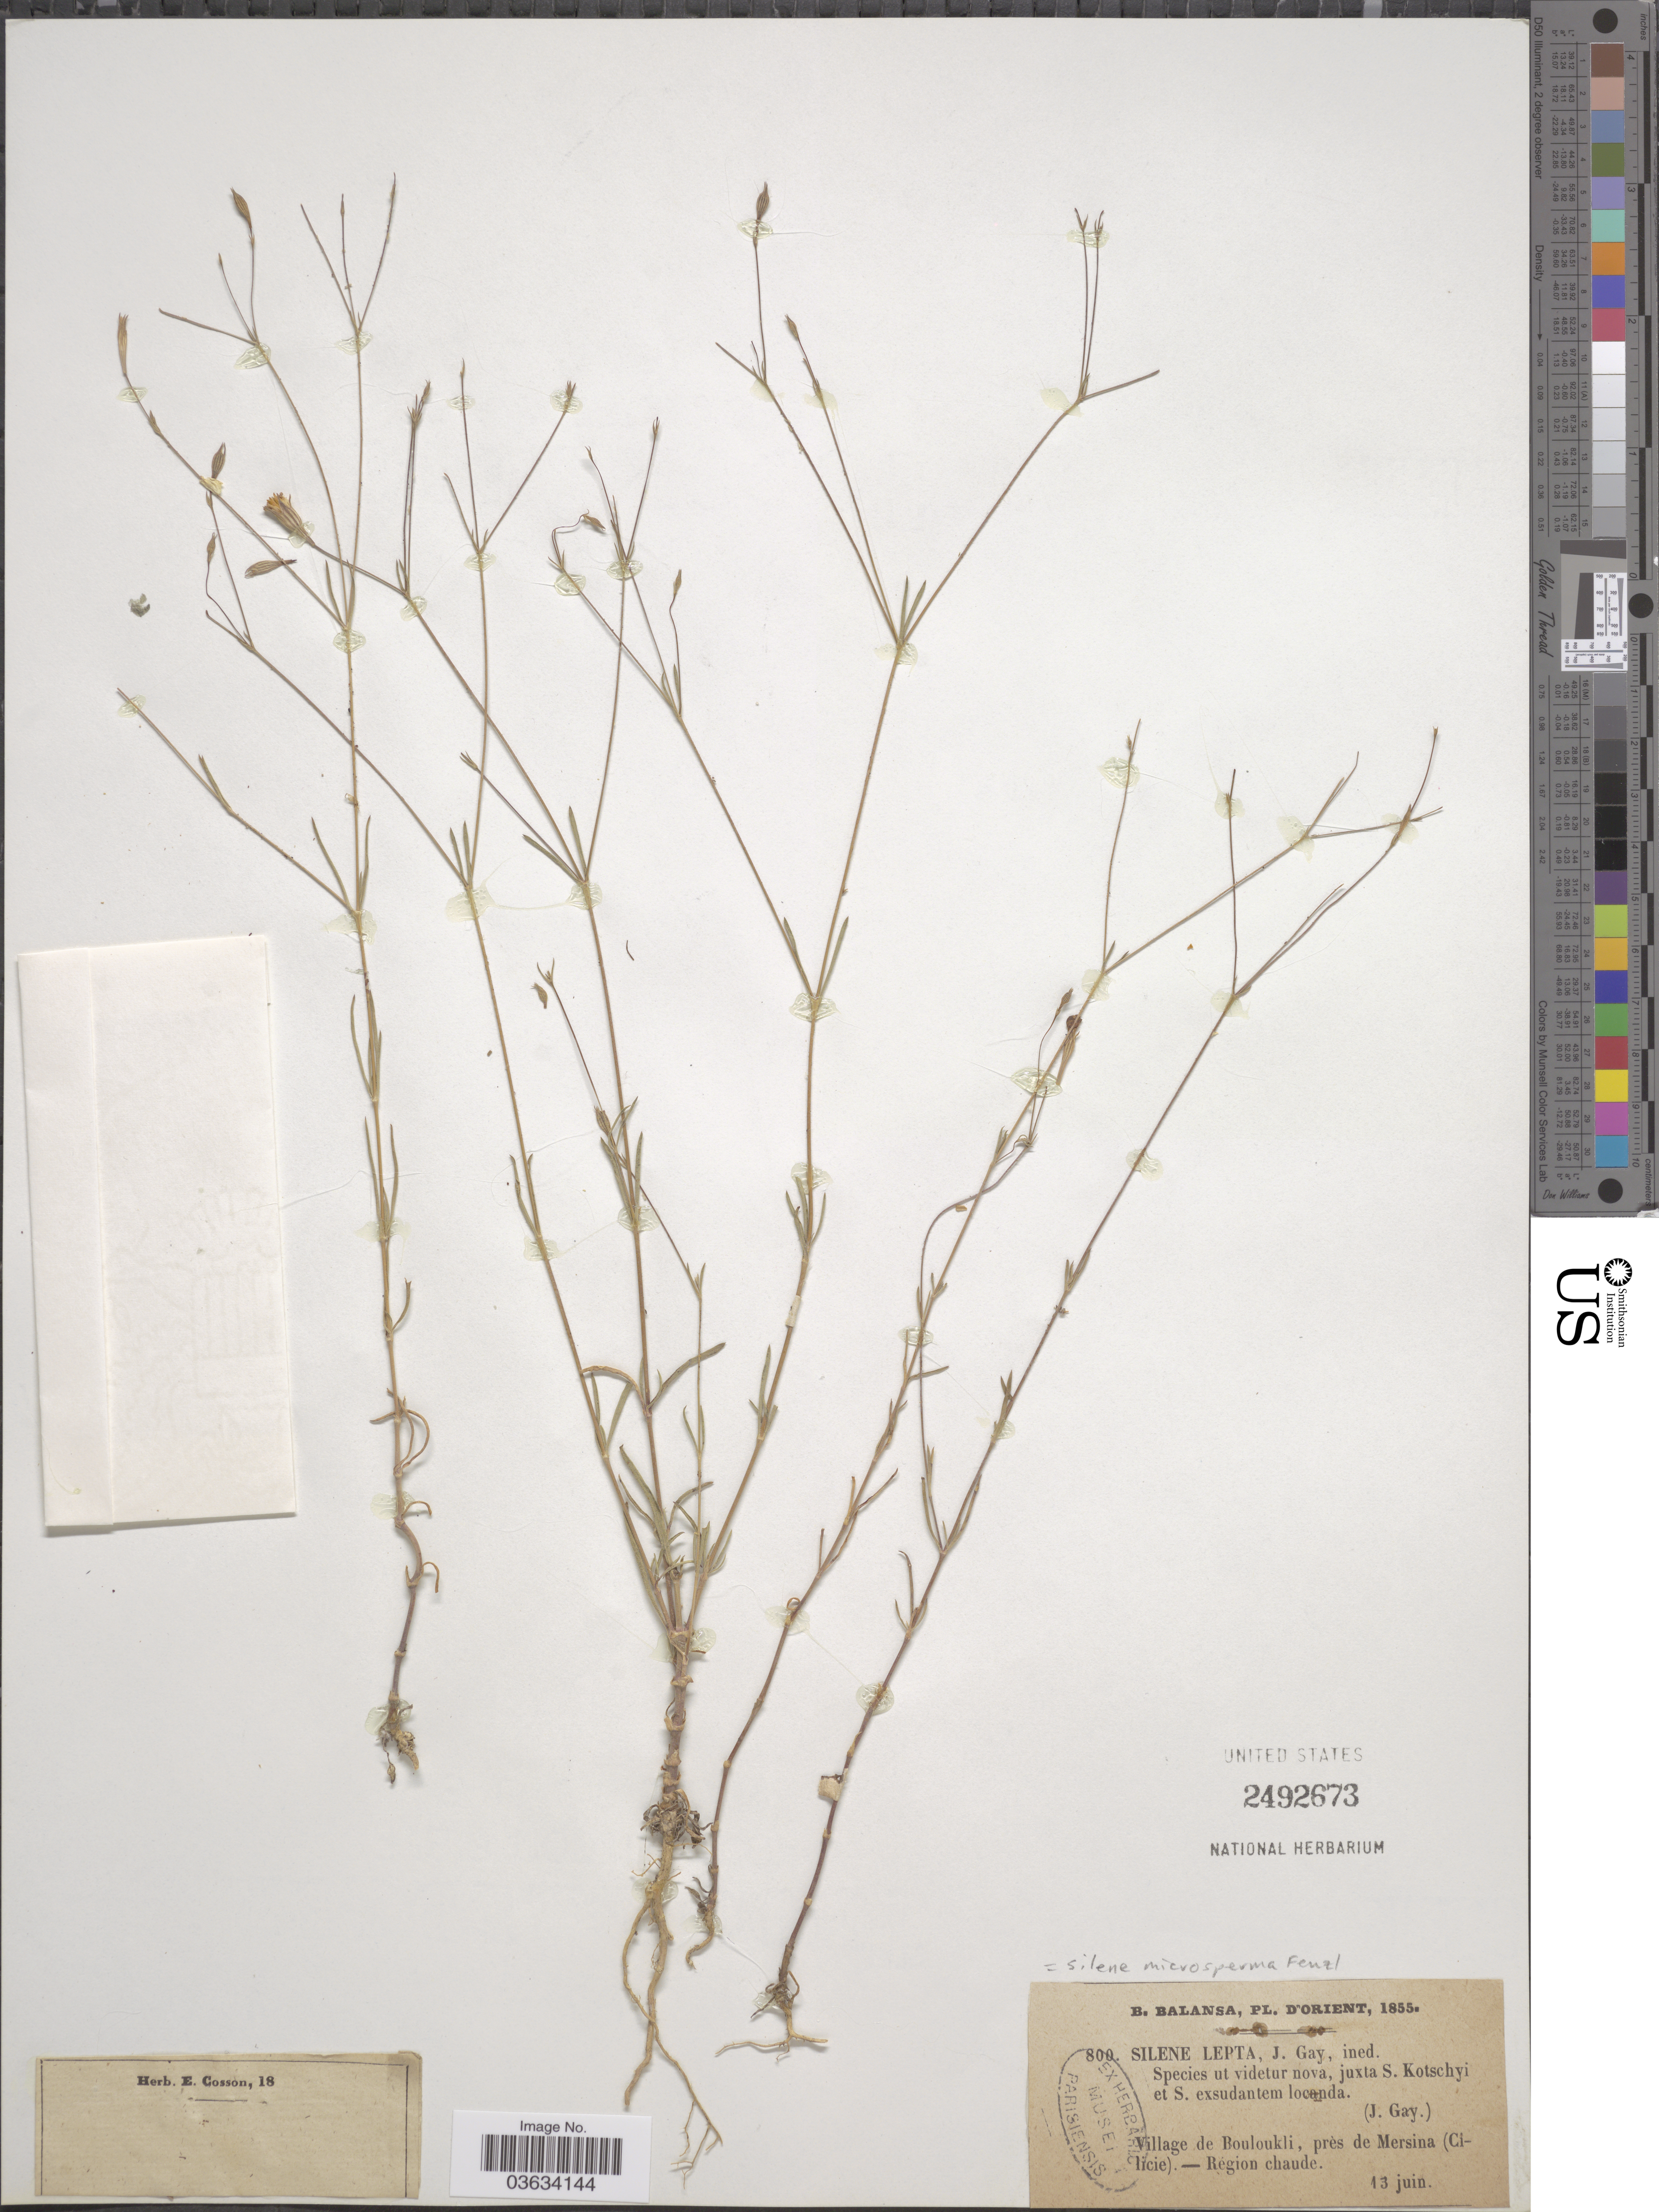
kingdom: Plantae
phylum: Tracheophyta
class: Magnoliopsida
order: Caryophyllales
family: Caryophyllaceae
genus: Silene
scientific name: Silene microsperma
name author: Fenzl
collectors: B. Balansa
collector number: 800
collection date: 1855-06-13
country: Turkey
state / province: Mersin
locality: Village de Bouloukli, près de Mersina (Cilicie). - Region chaude.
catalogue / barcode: US 2492673